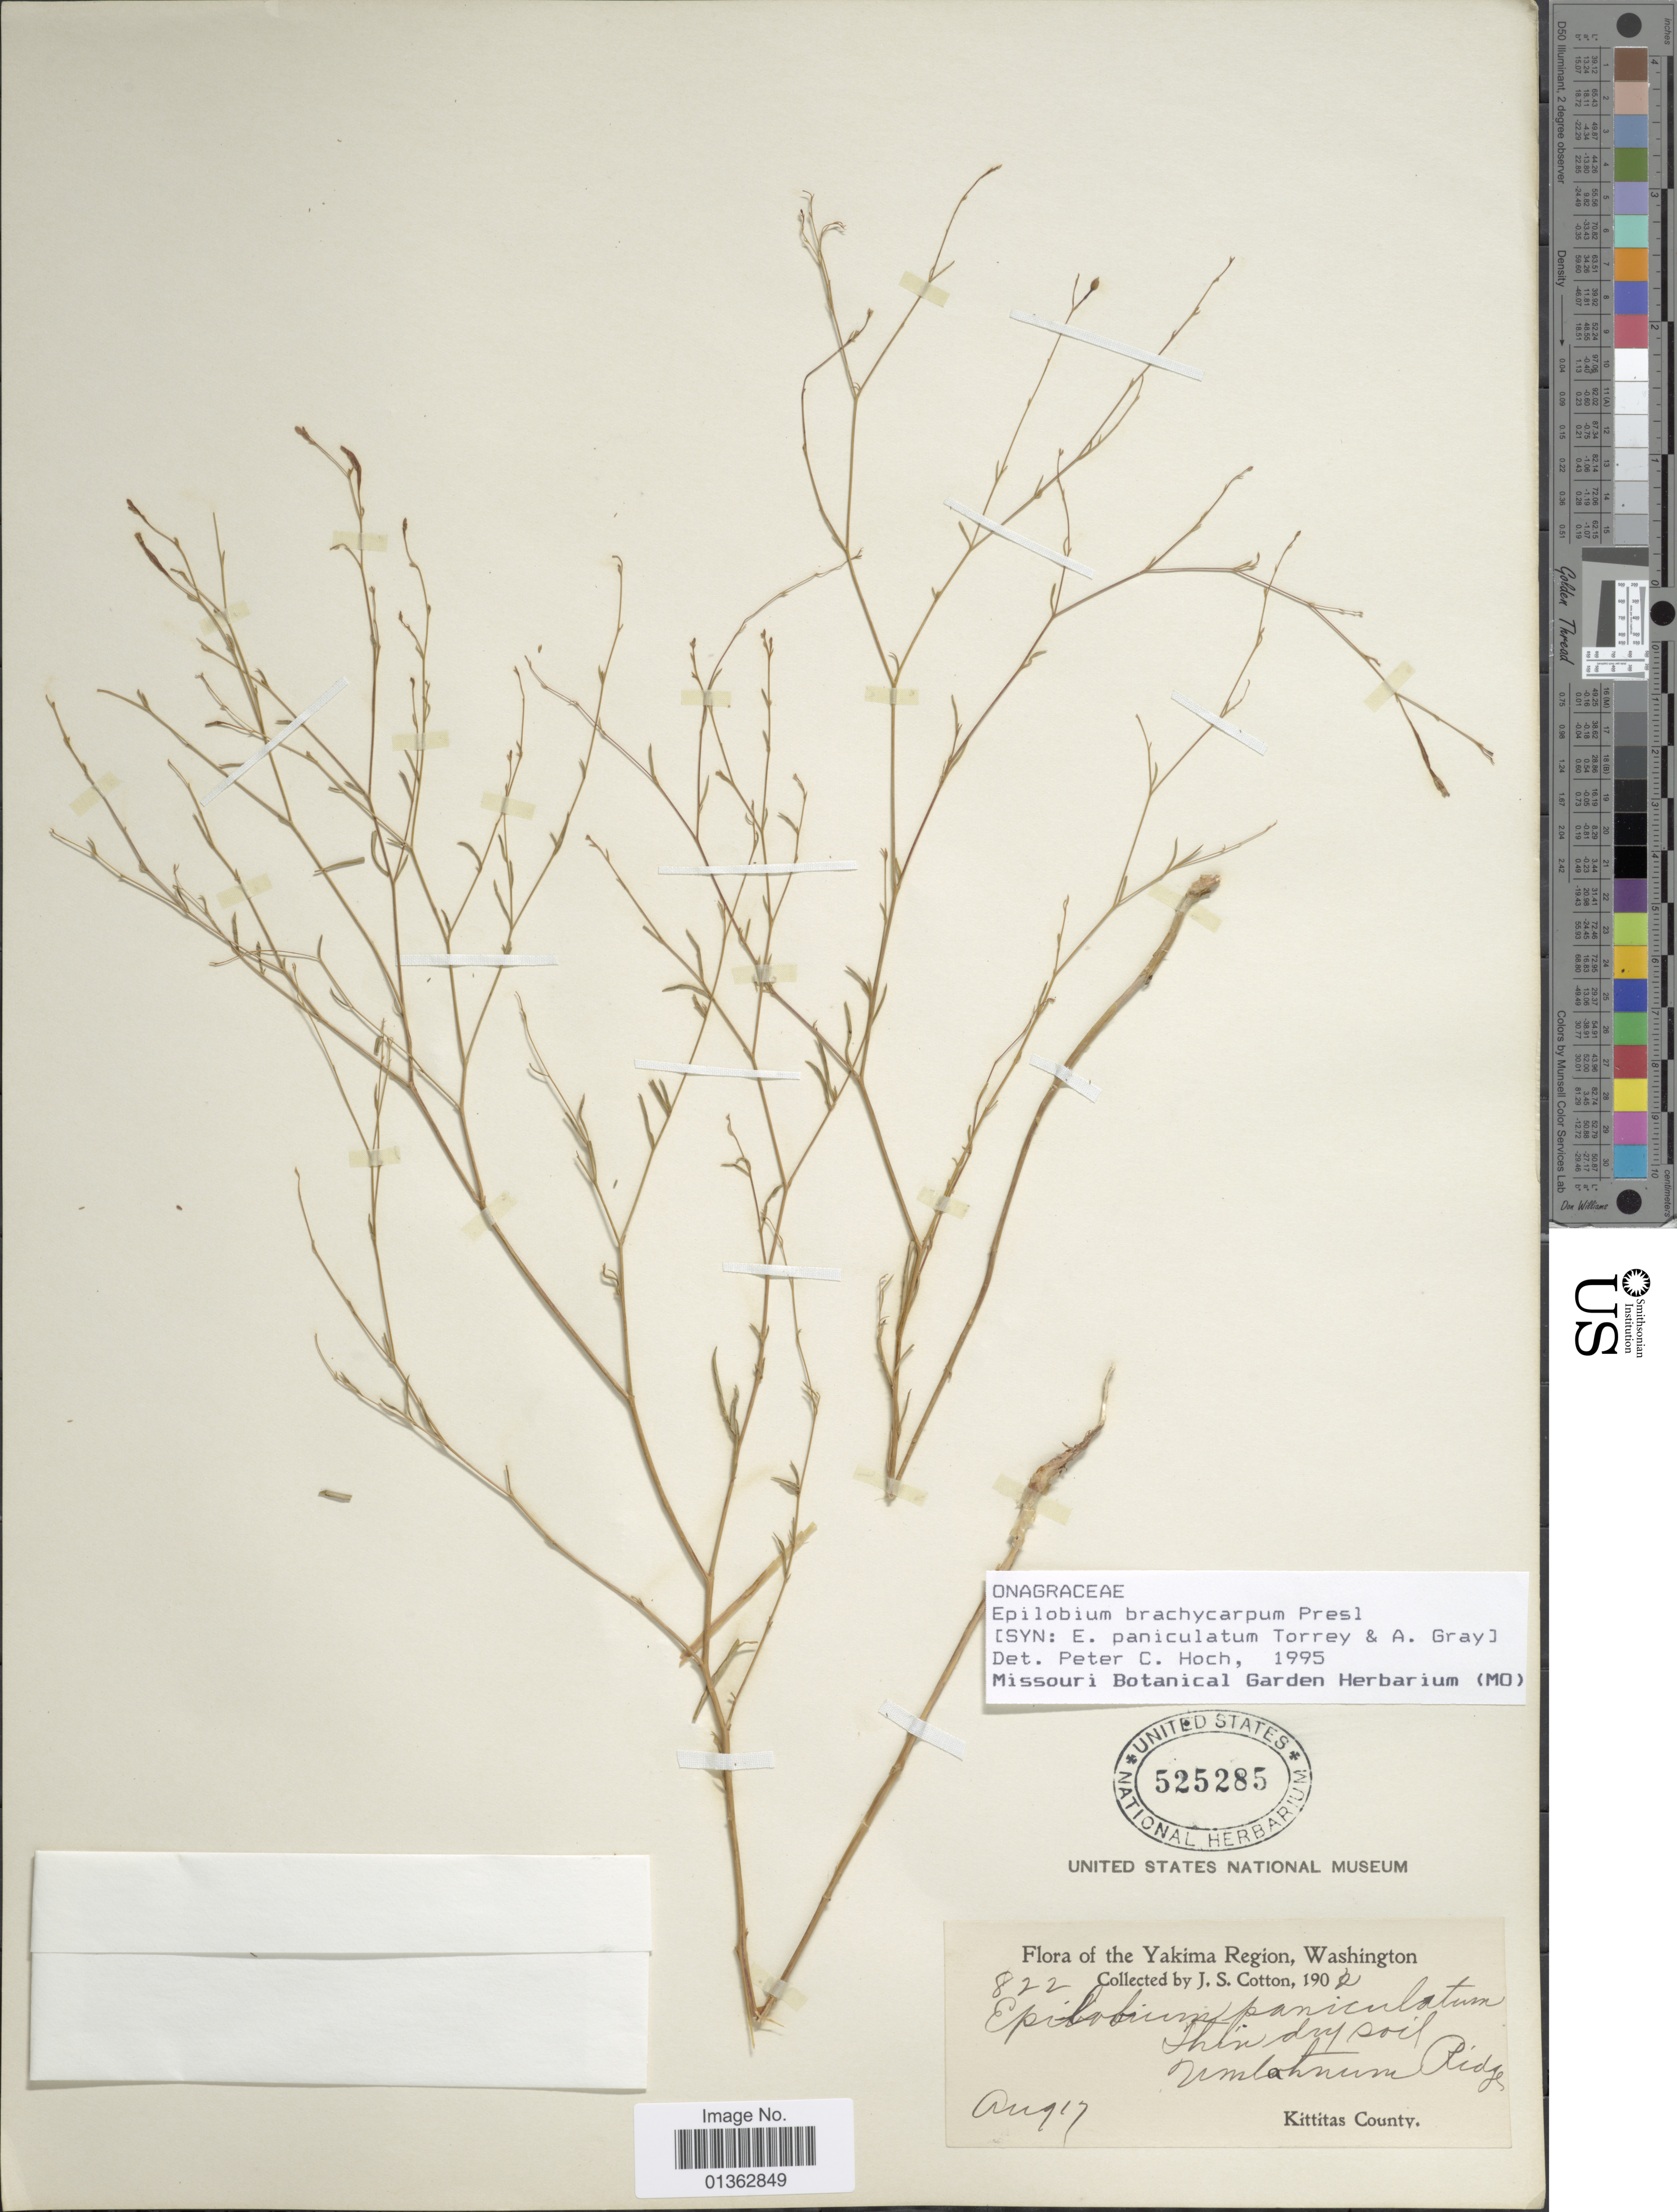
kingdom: Plantae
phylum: Tracheophyta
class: Magnoliopsida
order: Myrtales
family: Onagraceae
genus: Epilobium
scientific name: Epilobium brachycarpum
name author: C. Presl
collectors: J. S. Cotton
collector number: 822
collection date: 1902-08-17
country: United States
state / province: Washington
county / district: Kittitas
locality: Yakima Region. Umtahnum Ridge, Kittitas County.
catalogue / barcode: US 525285